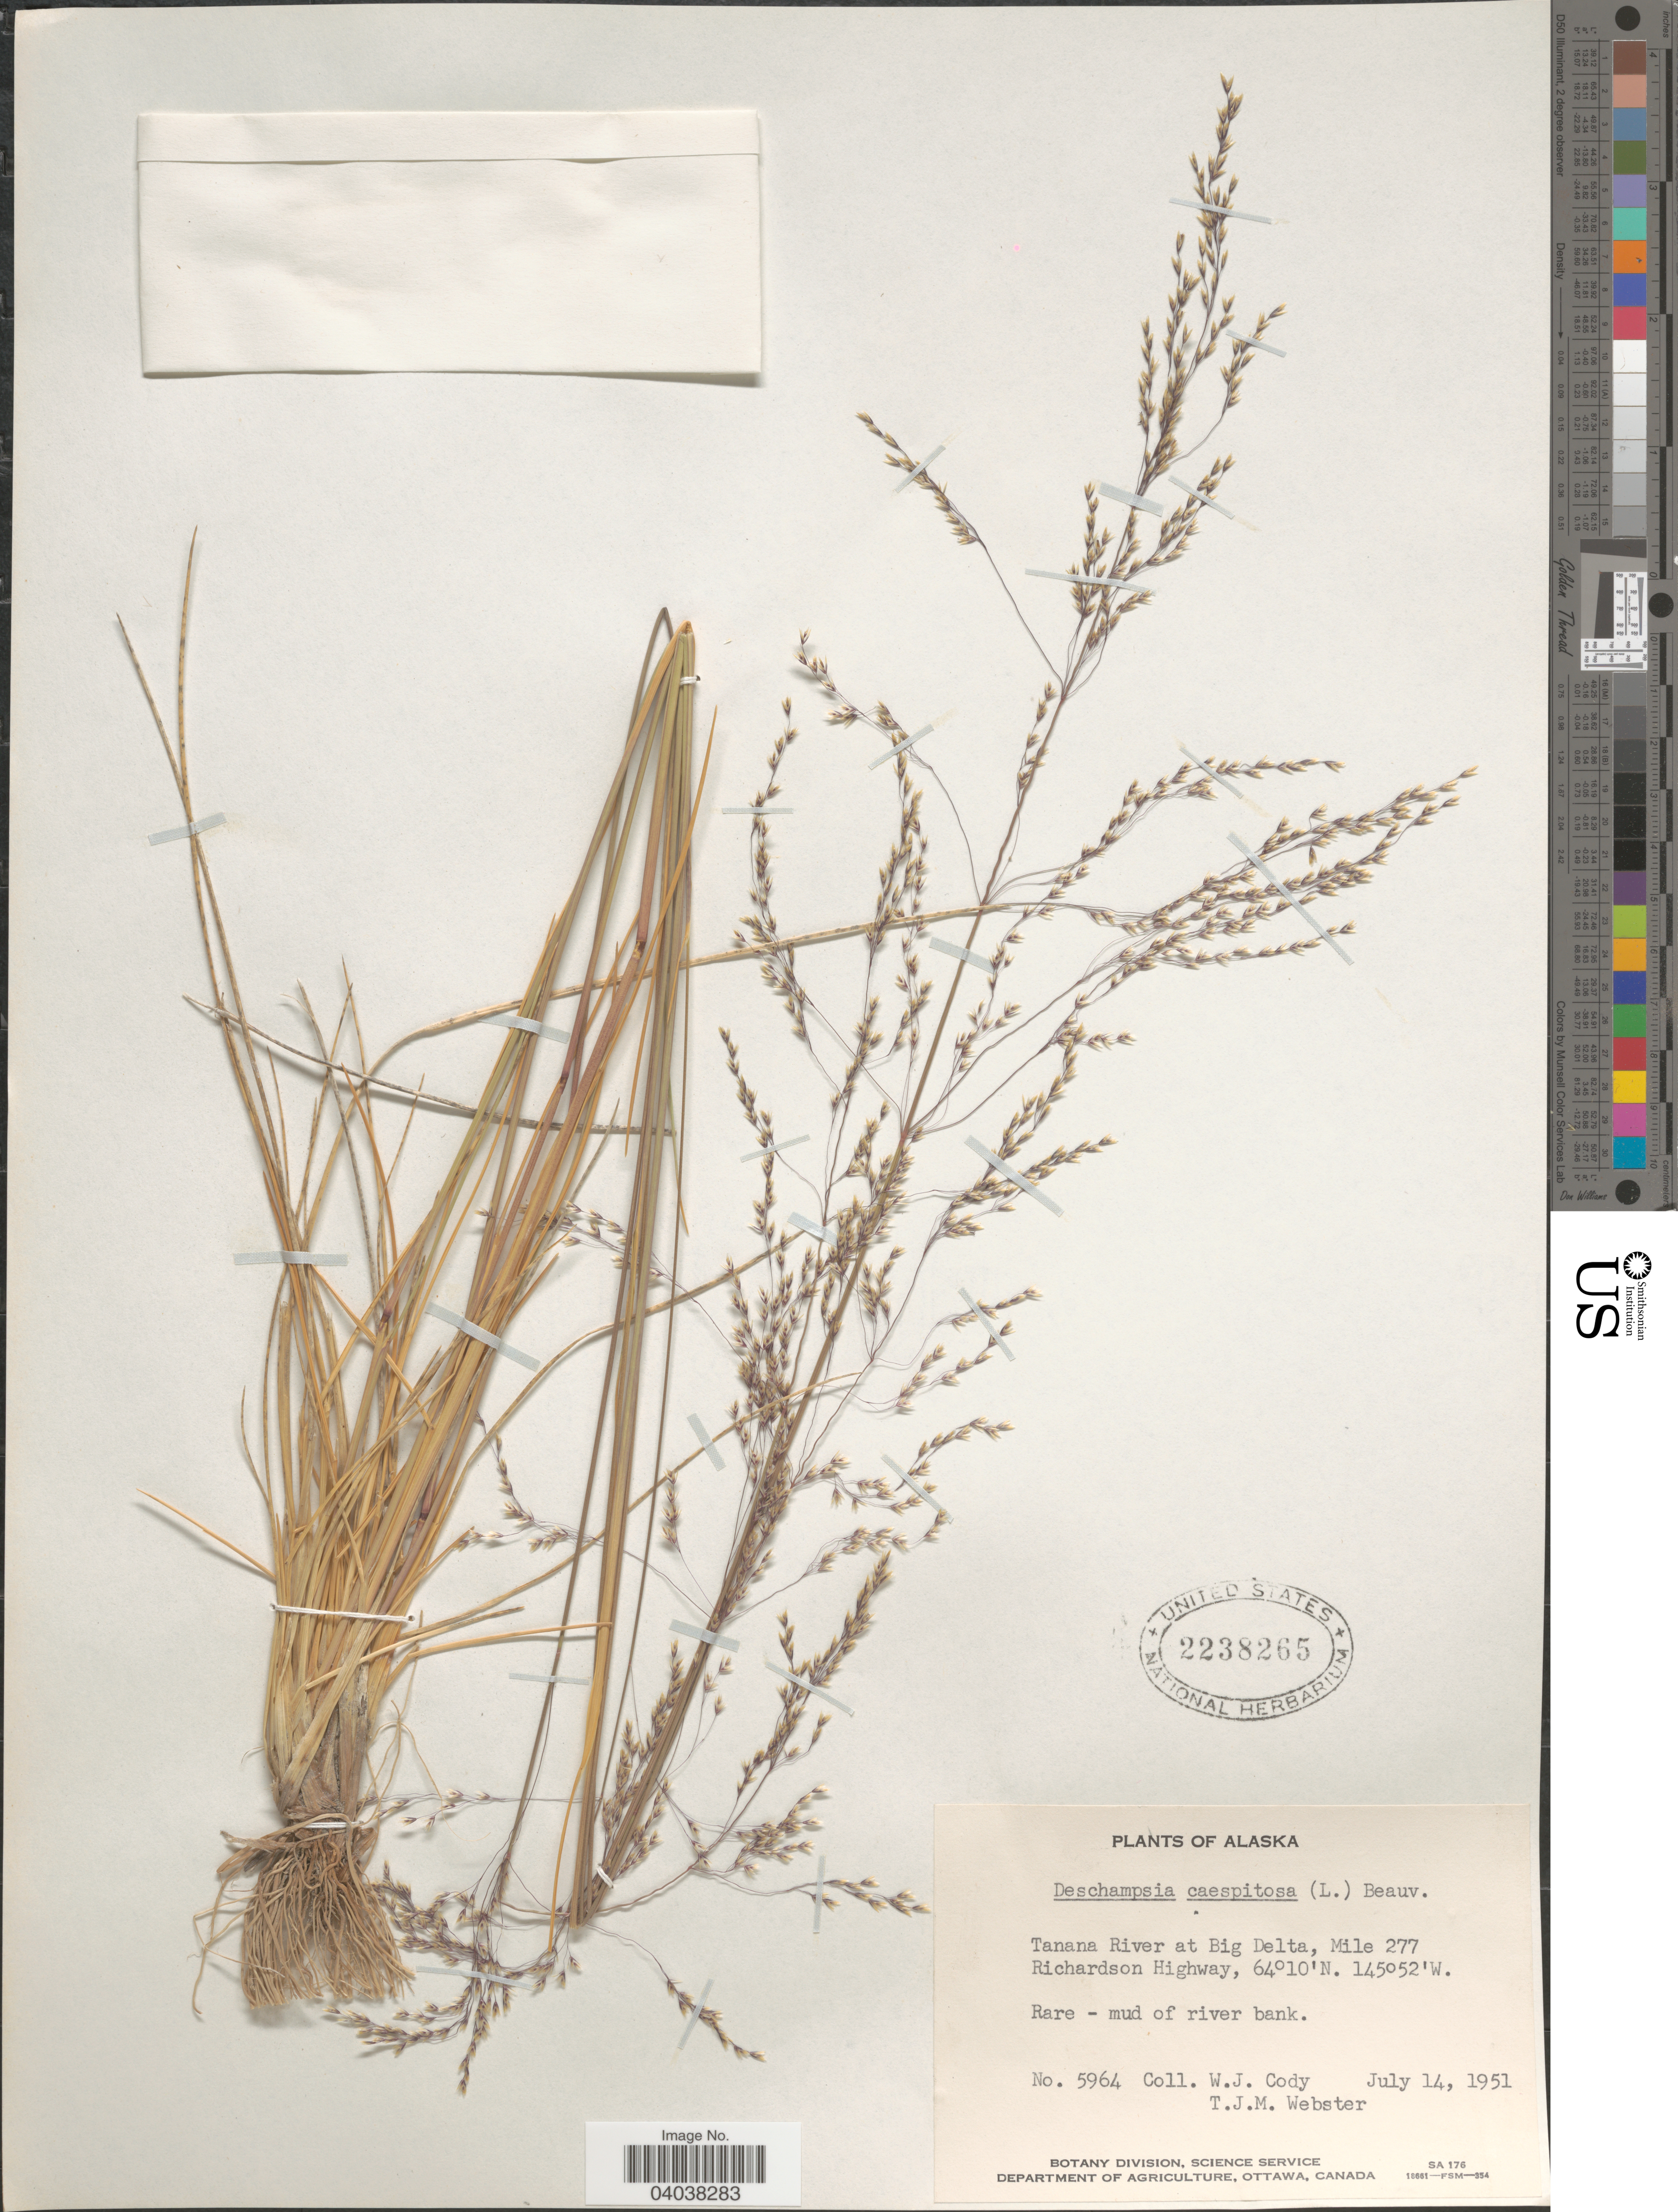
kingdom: Plantae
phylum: Tracheophyta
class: Liliopsida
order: Poales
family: Poaceae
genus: Deschampsia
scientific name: Deschampsia cespitosa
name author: (L.) P. Beauv.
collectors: W. Cody & T. J. Webster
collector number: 5964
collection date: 1951-07-14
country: United States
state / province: Alaska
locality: Tanana River at Big Delta, Mile 277 Richardson Highway.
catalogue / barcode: US 2238265